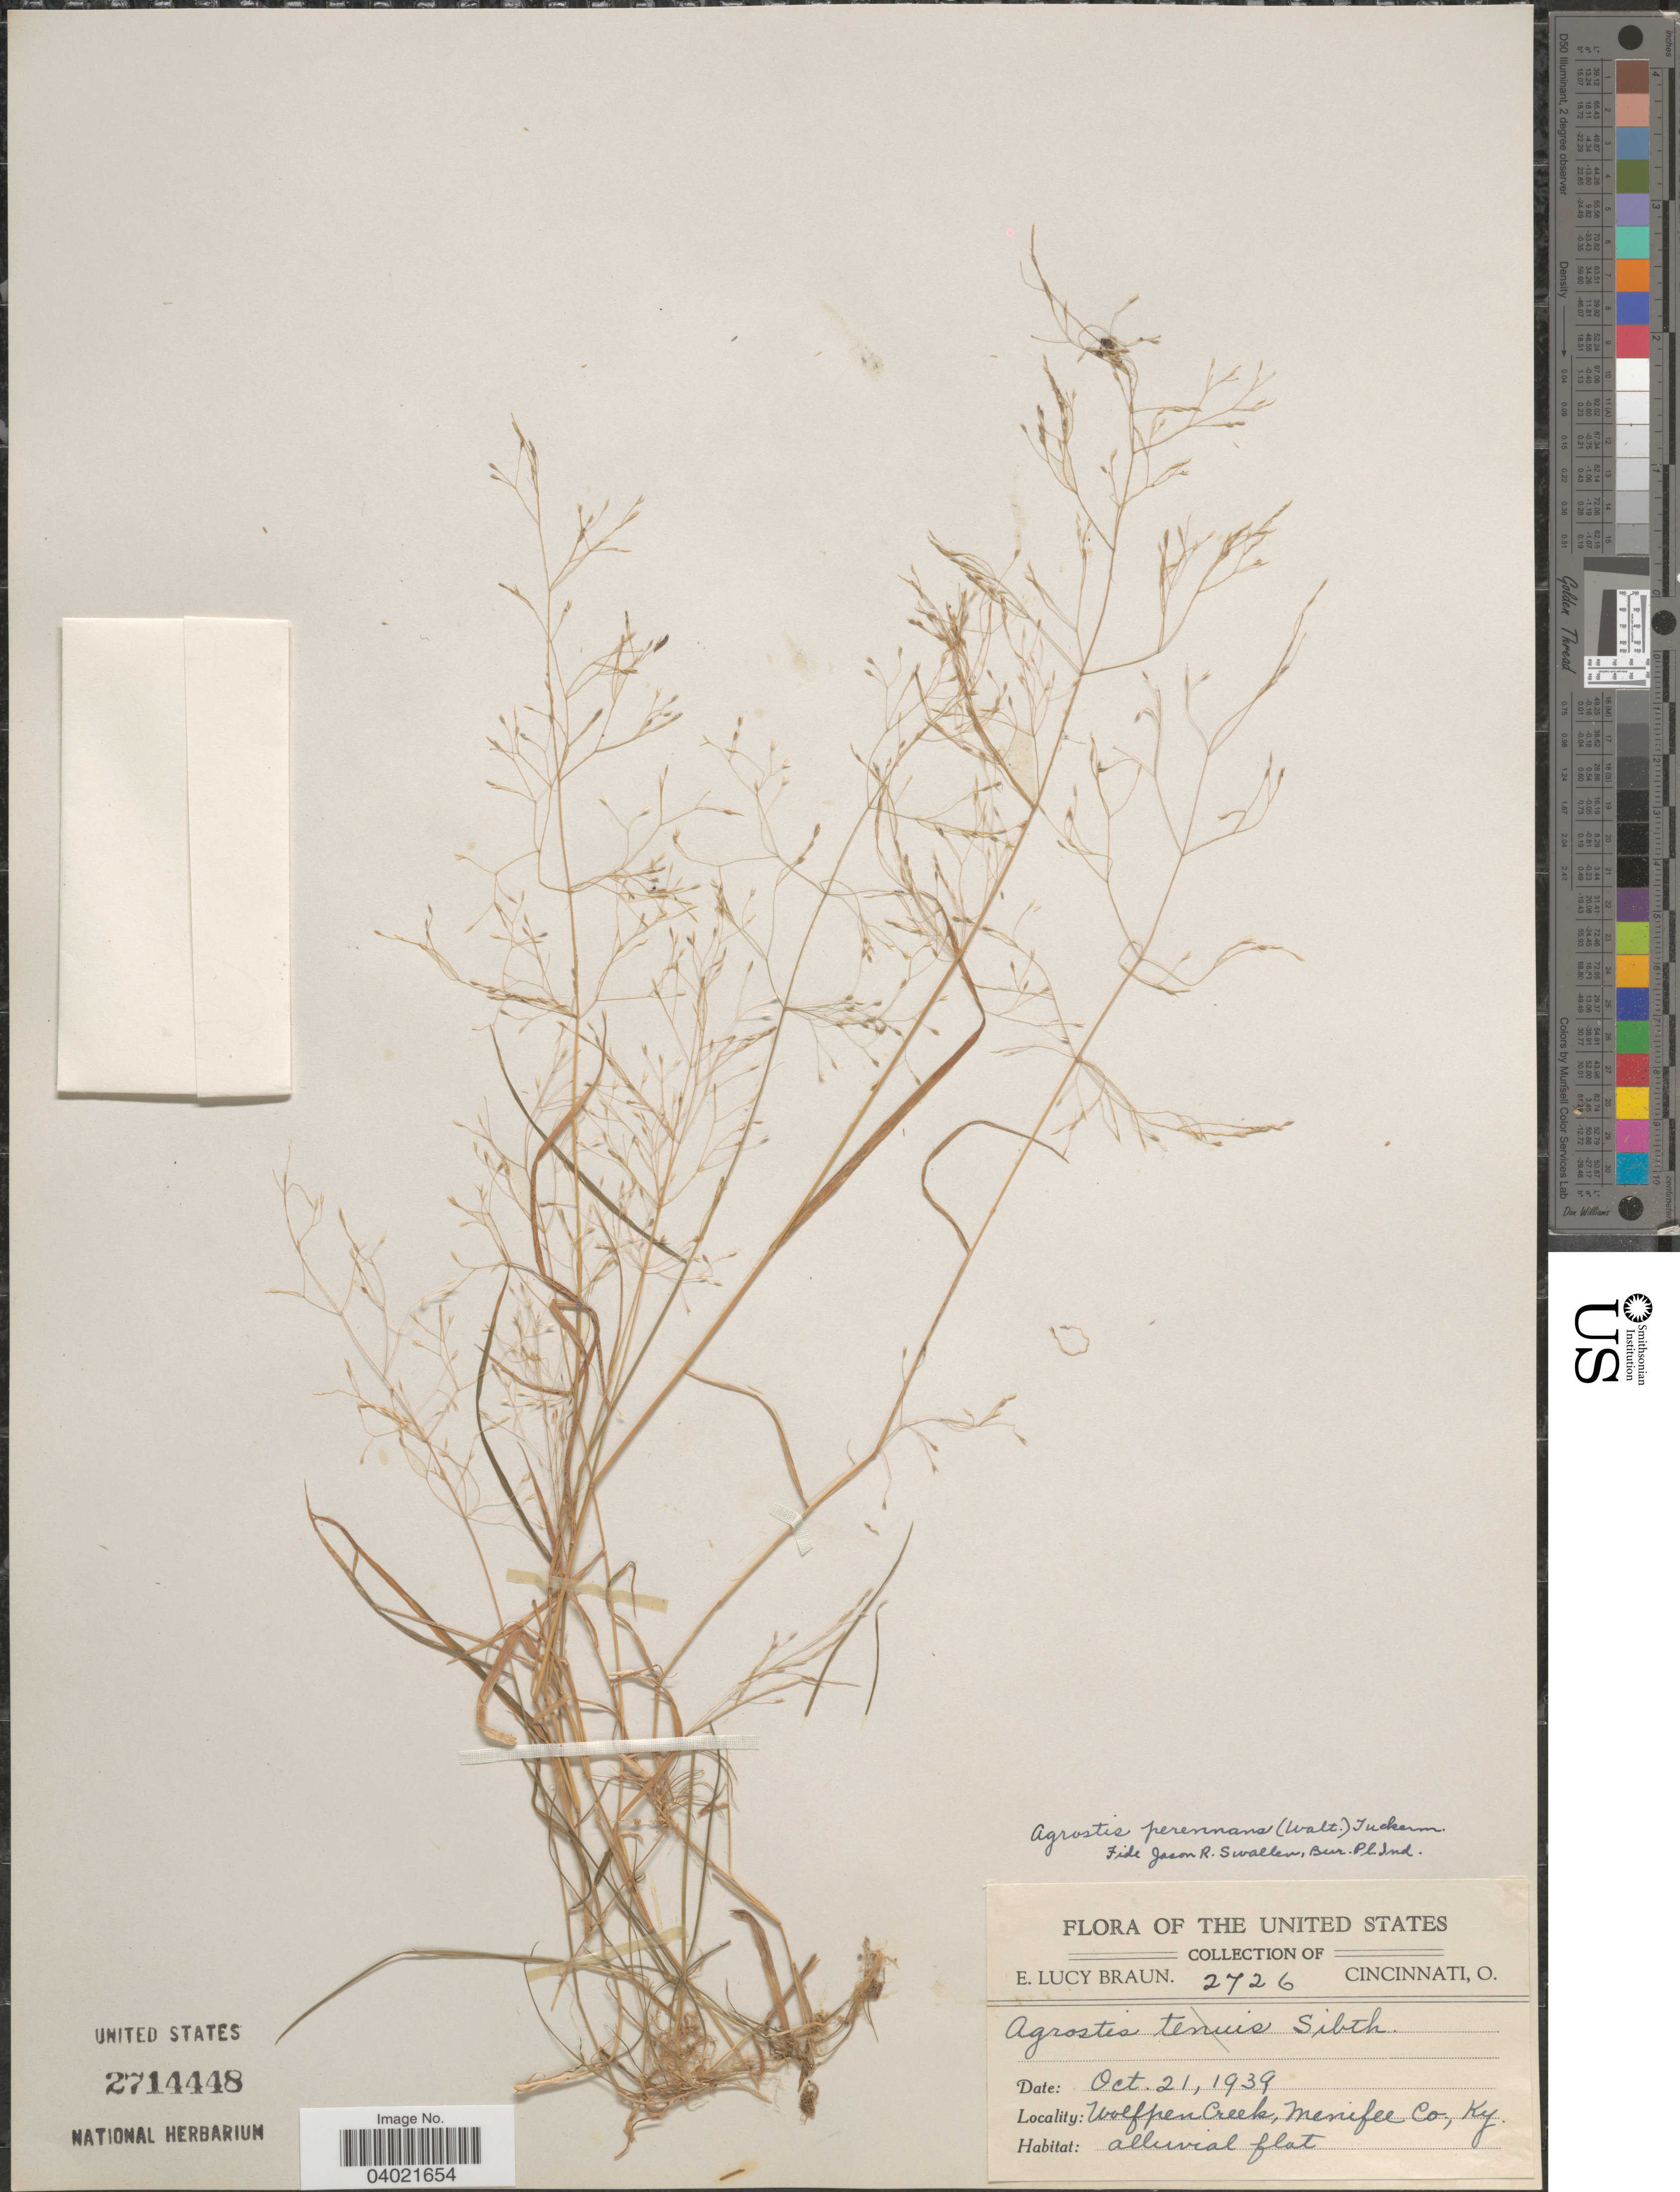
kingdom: Plantae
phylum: Tracheophyta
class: Liliopsida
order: Poales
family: Poaceae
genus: Agrostis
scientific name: Agrostis perennans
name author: (Walter) Tuck.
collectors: E. L. Braun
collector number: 2726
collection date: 1939-10-21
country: United States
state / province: Kentucky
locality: Wolfpen Creek, Menifee Co.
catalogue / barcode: US 2714448